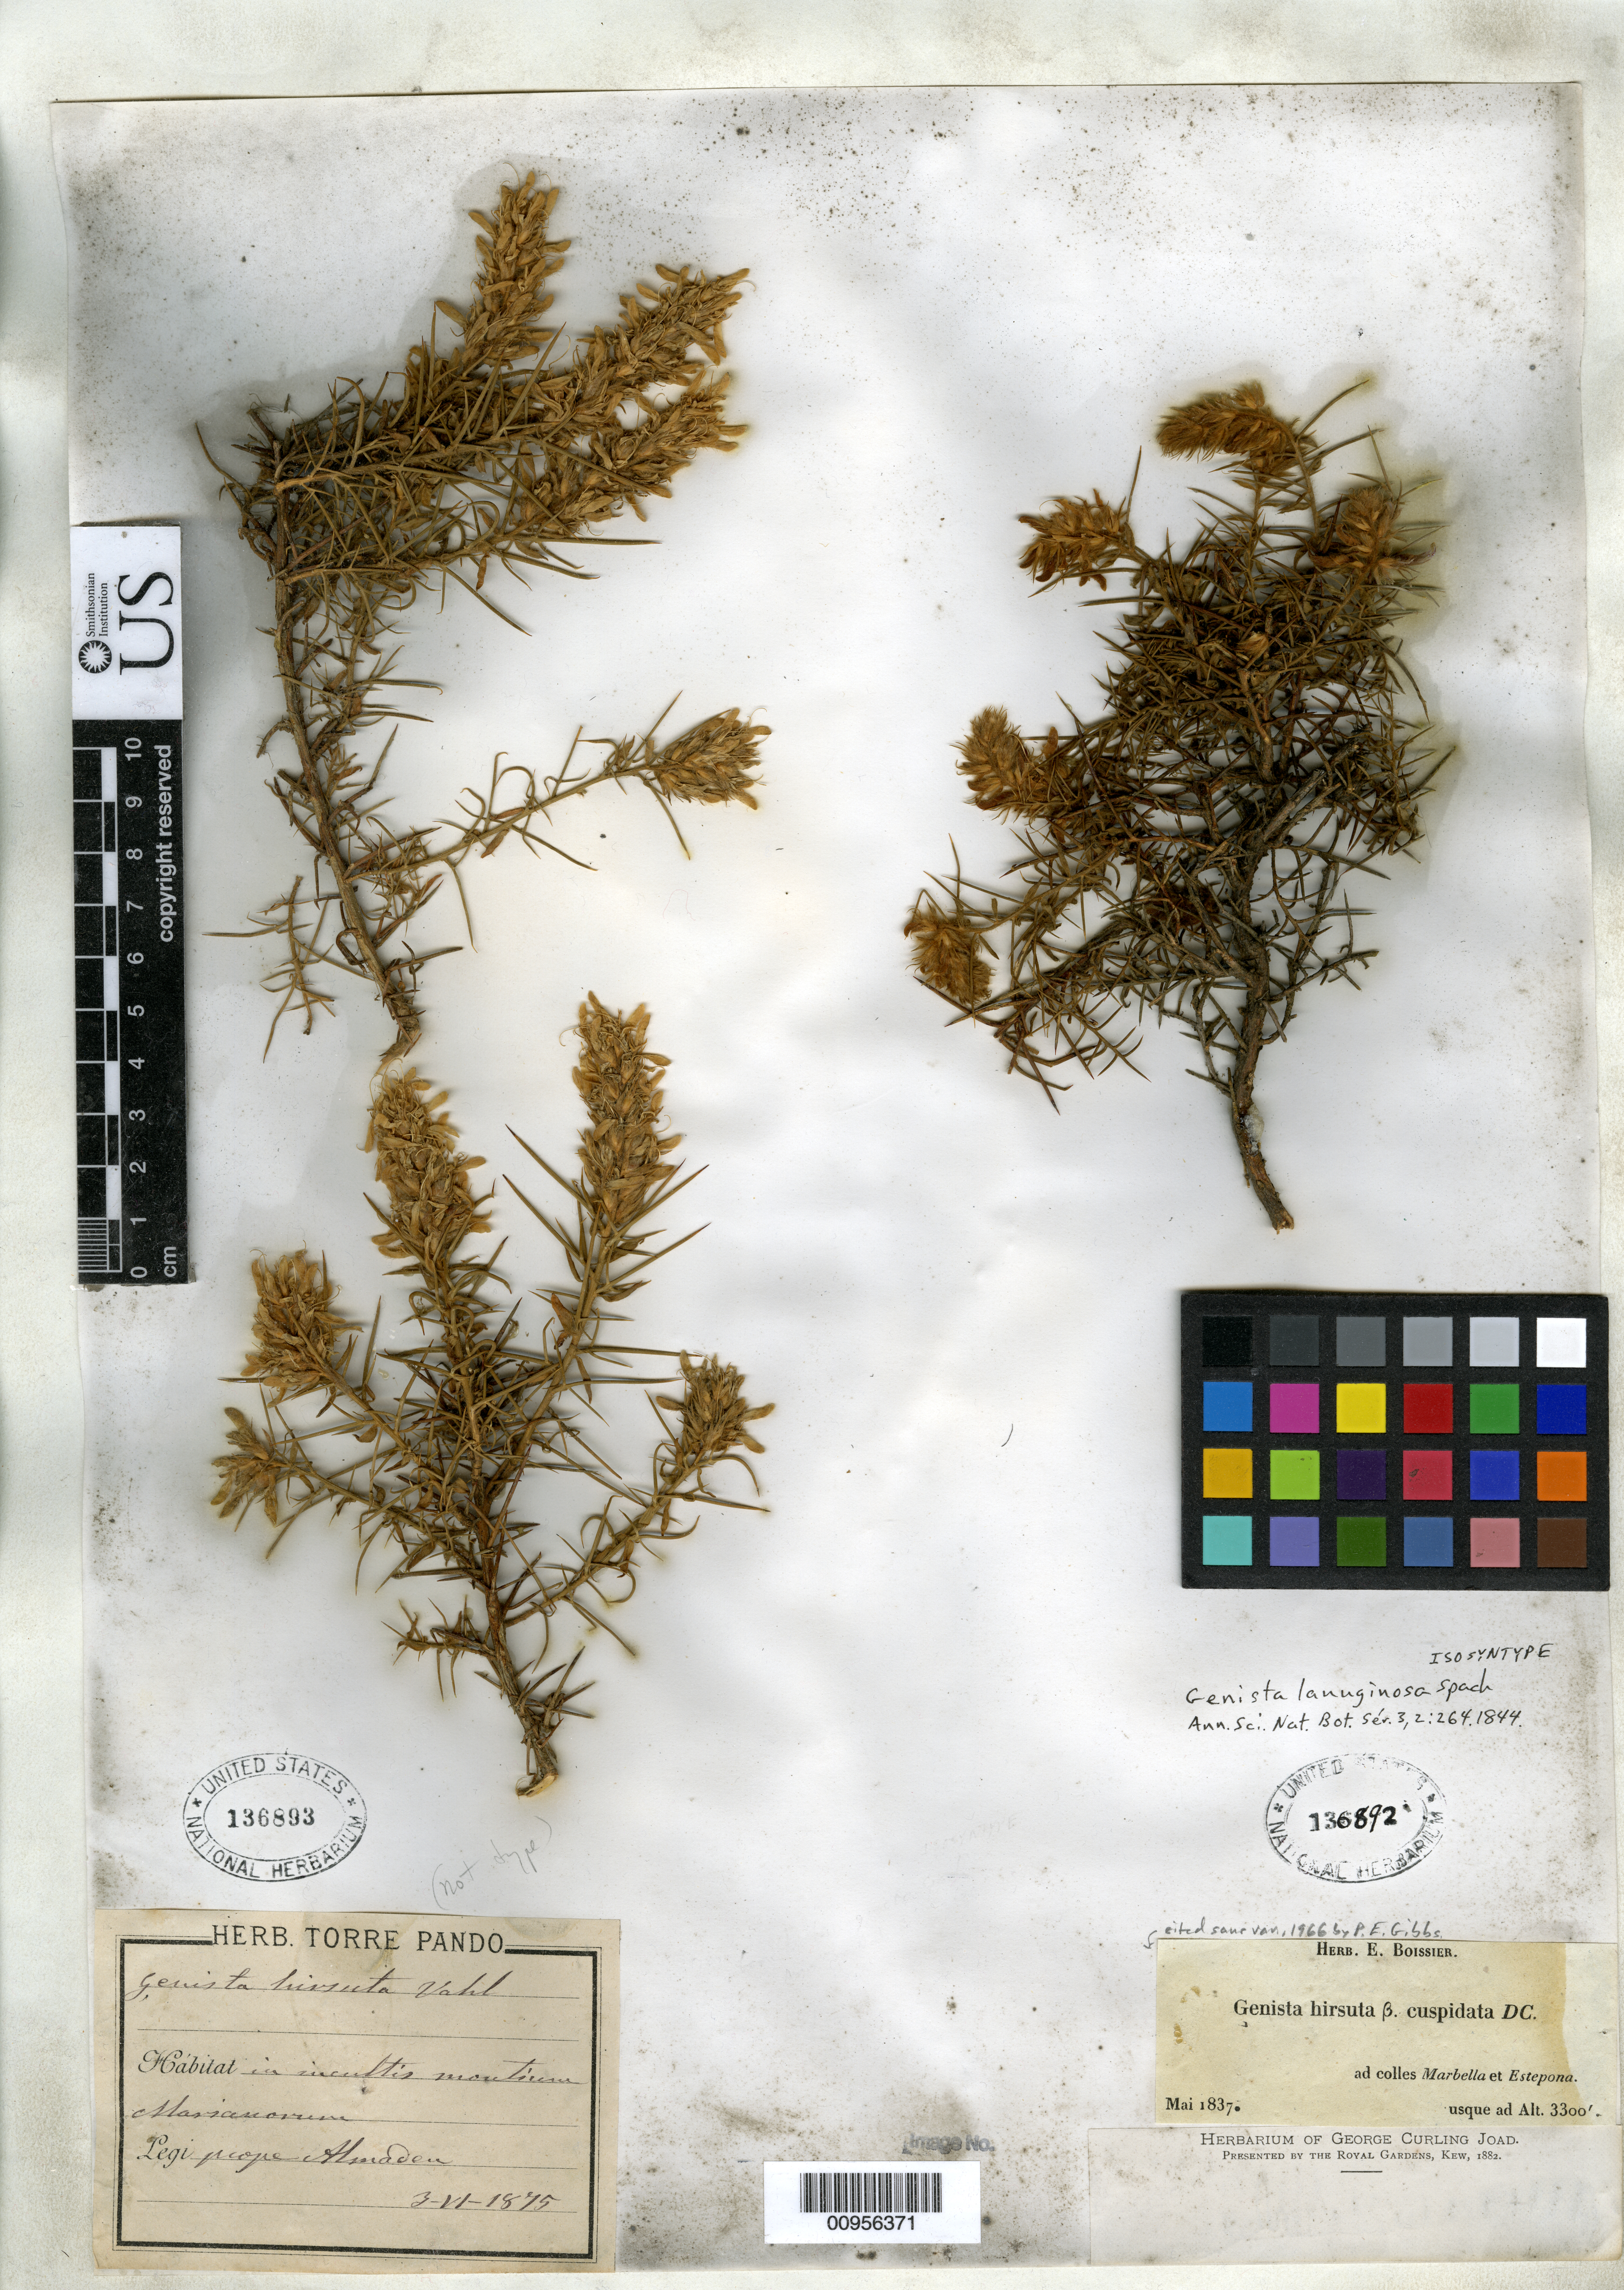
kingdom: Plantae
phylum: Tracheophyta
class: Magnoliopsida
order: Fabales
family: Fabaceae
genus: Genista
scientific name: Genista lanuginosa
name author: Spach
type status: Isosyntype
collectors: Herb. Boissier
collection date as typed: May 1837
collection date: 1837-05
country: Spain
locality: Ad colles Marbella et Estepona.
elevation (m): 1006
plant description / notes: Currently accepted name as cited by P.E. Gibbs (1966).; Mounted on same sheet with non-type specimen (left-hand side, USNH 136893).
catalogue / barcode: US 136892